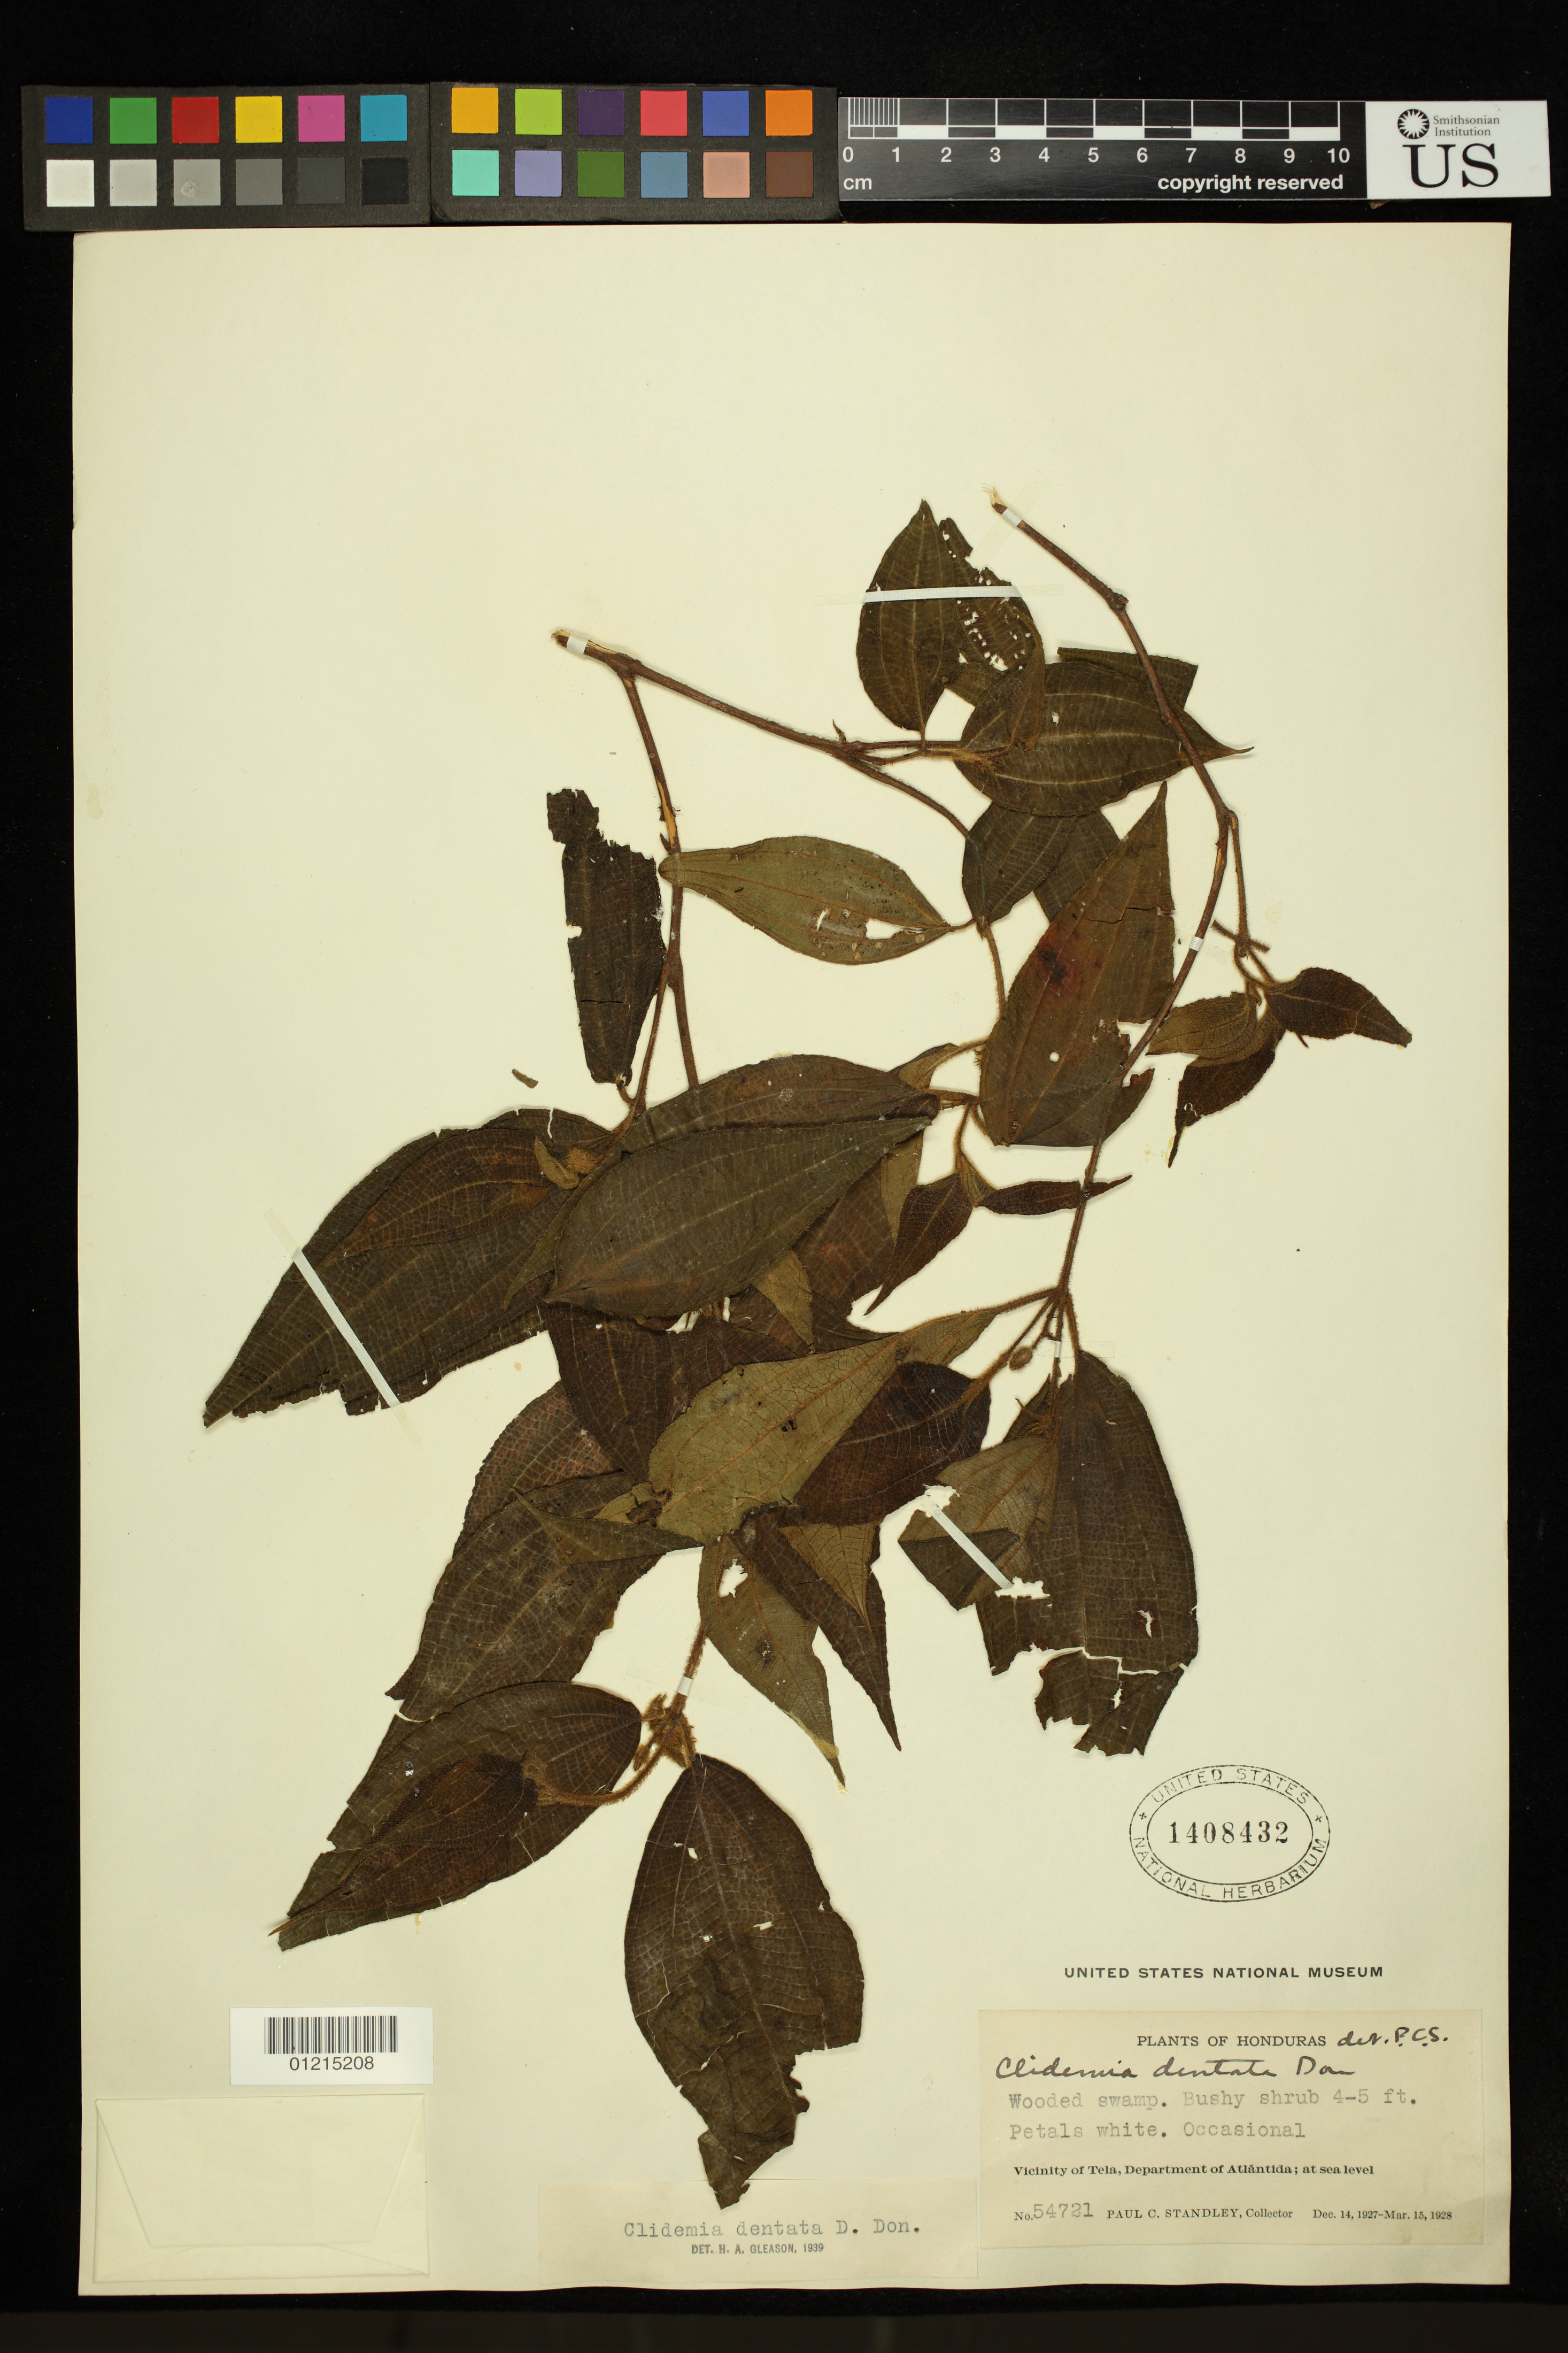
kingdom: Plantae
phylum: Tracheophyta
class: Magnoliopsida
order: Myrtales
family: Melastomataceae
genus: Clidemia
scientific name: Clidemia dentata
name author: D. Don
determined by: Gleason, H. A.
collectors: P. C. Standley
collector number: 54721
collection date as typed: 14 Dec 1927 to 15 Mar 1928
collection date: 1927-12-14/1928-03-15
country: Honduras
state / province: Atlántida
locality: Vicinity of Tela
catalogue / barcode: US 1408432